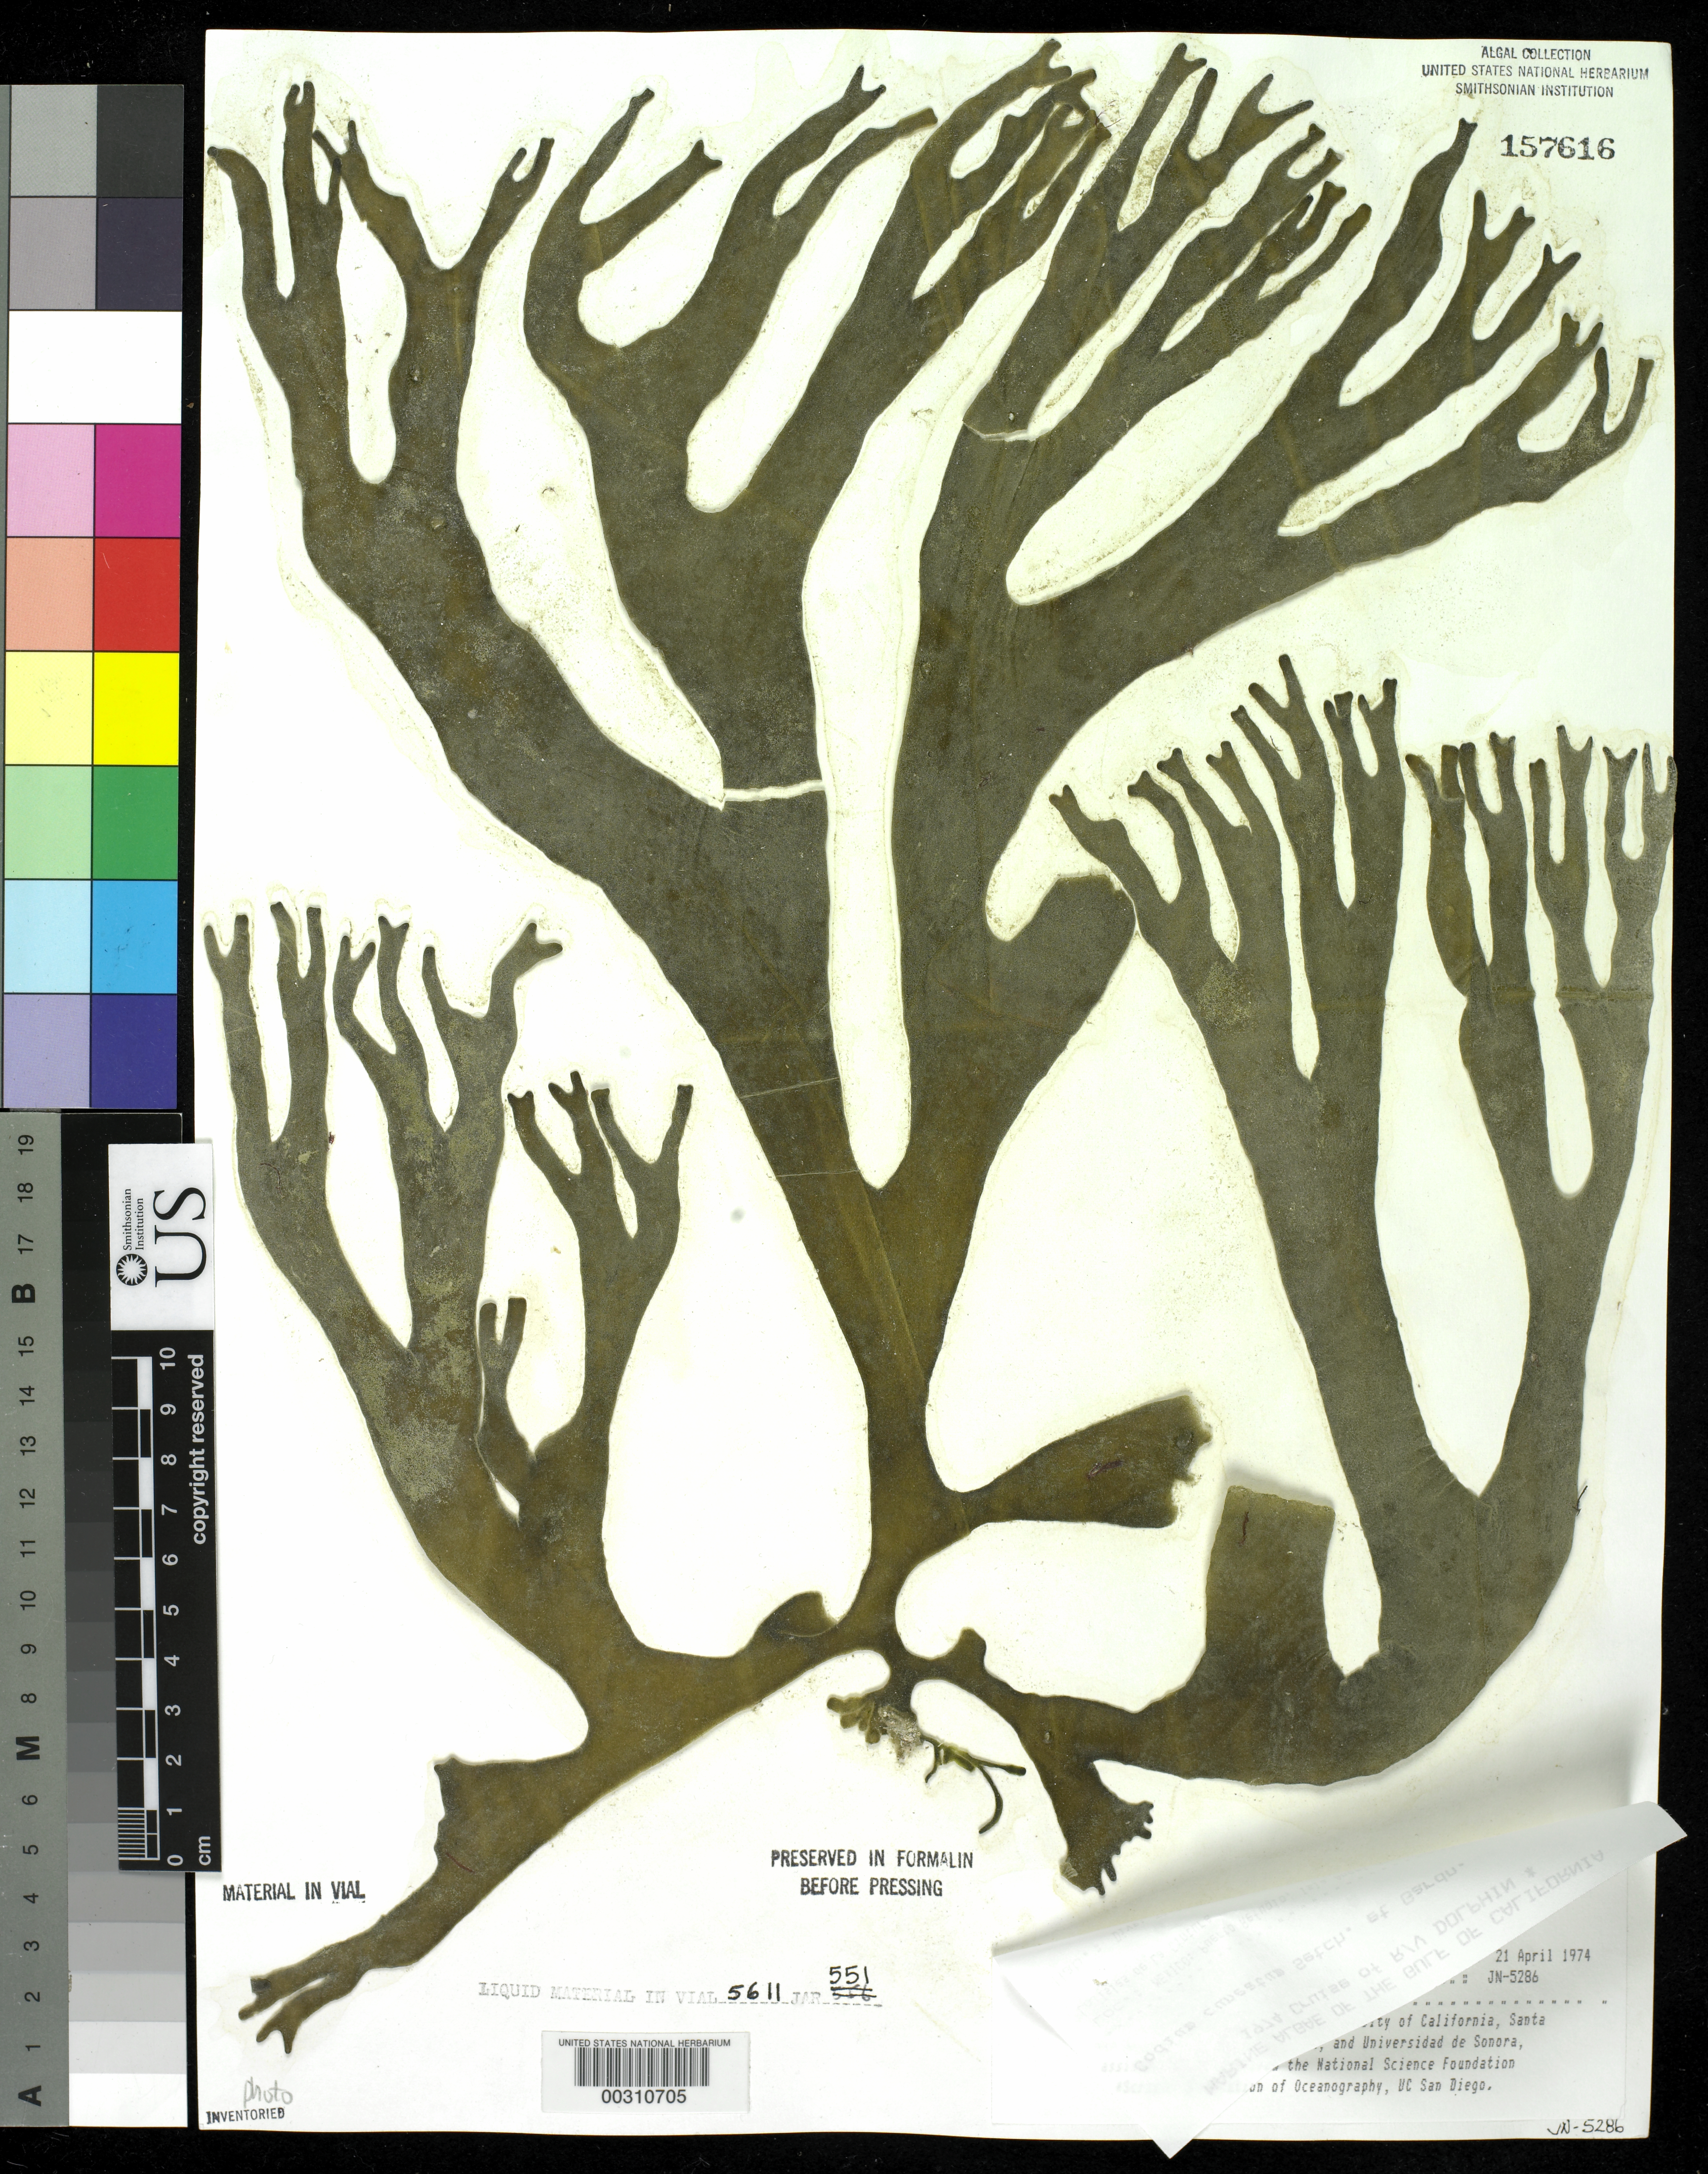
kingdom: Plantae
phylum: Chlorophyta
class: Ulvophyceae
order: Bryopsidales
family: Codiaceae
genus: Codium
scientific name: Codium sp.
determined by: Norris, James N.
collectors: J. N. Norris, J. Paul & K. Robertson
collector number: JN-5286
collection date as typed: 21 Apr 1974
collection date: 1974-04-21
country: Mexico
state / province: Baja California Norte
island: Isla Angel de la Guarda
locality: Roca Blanca, Puerto Refugio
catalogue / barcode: US 157616